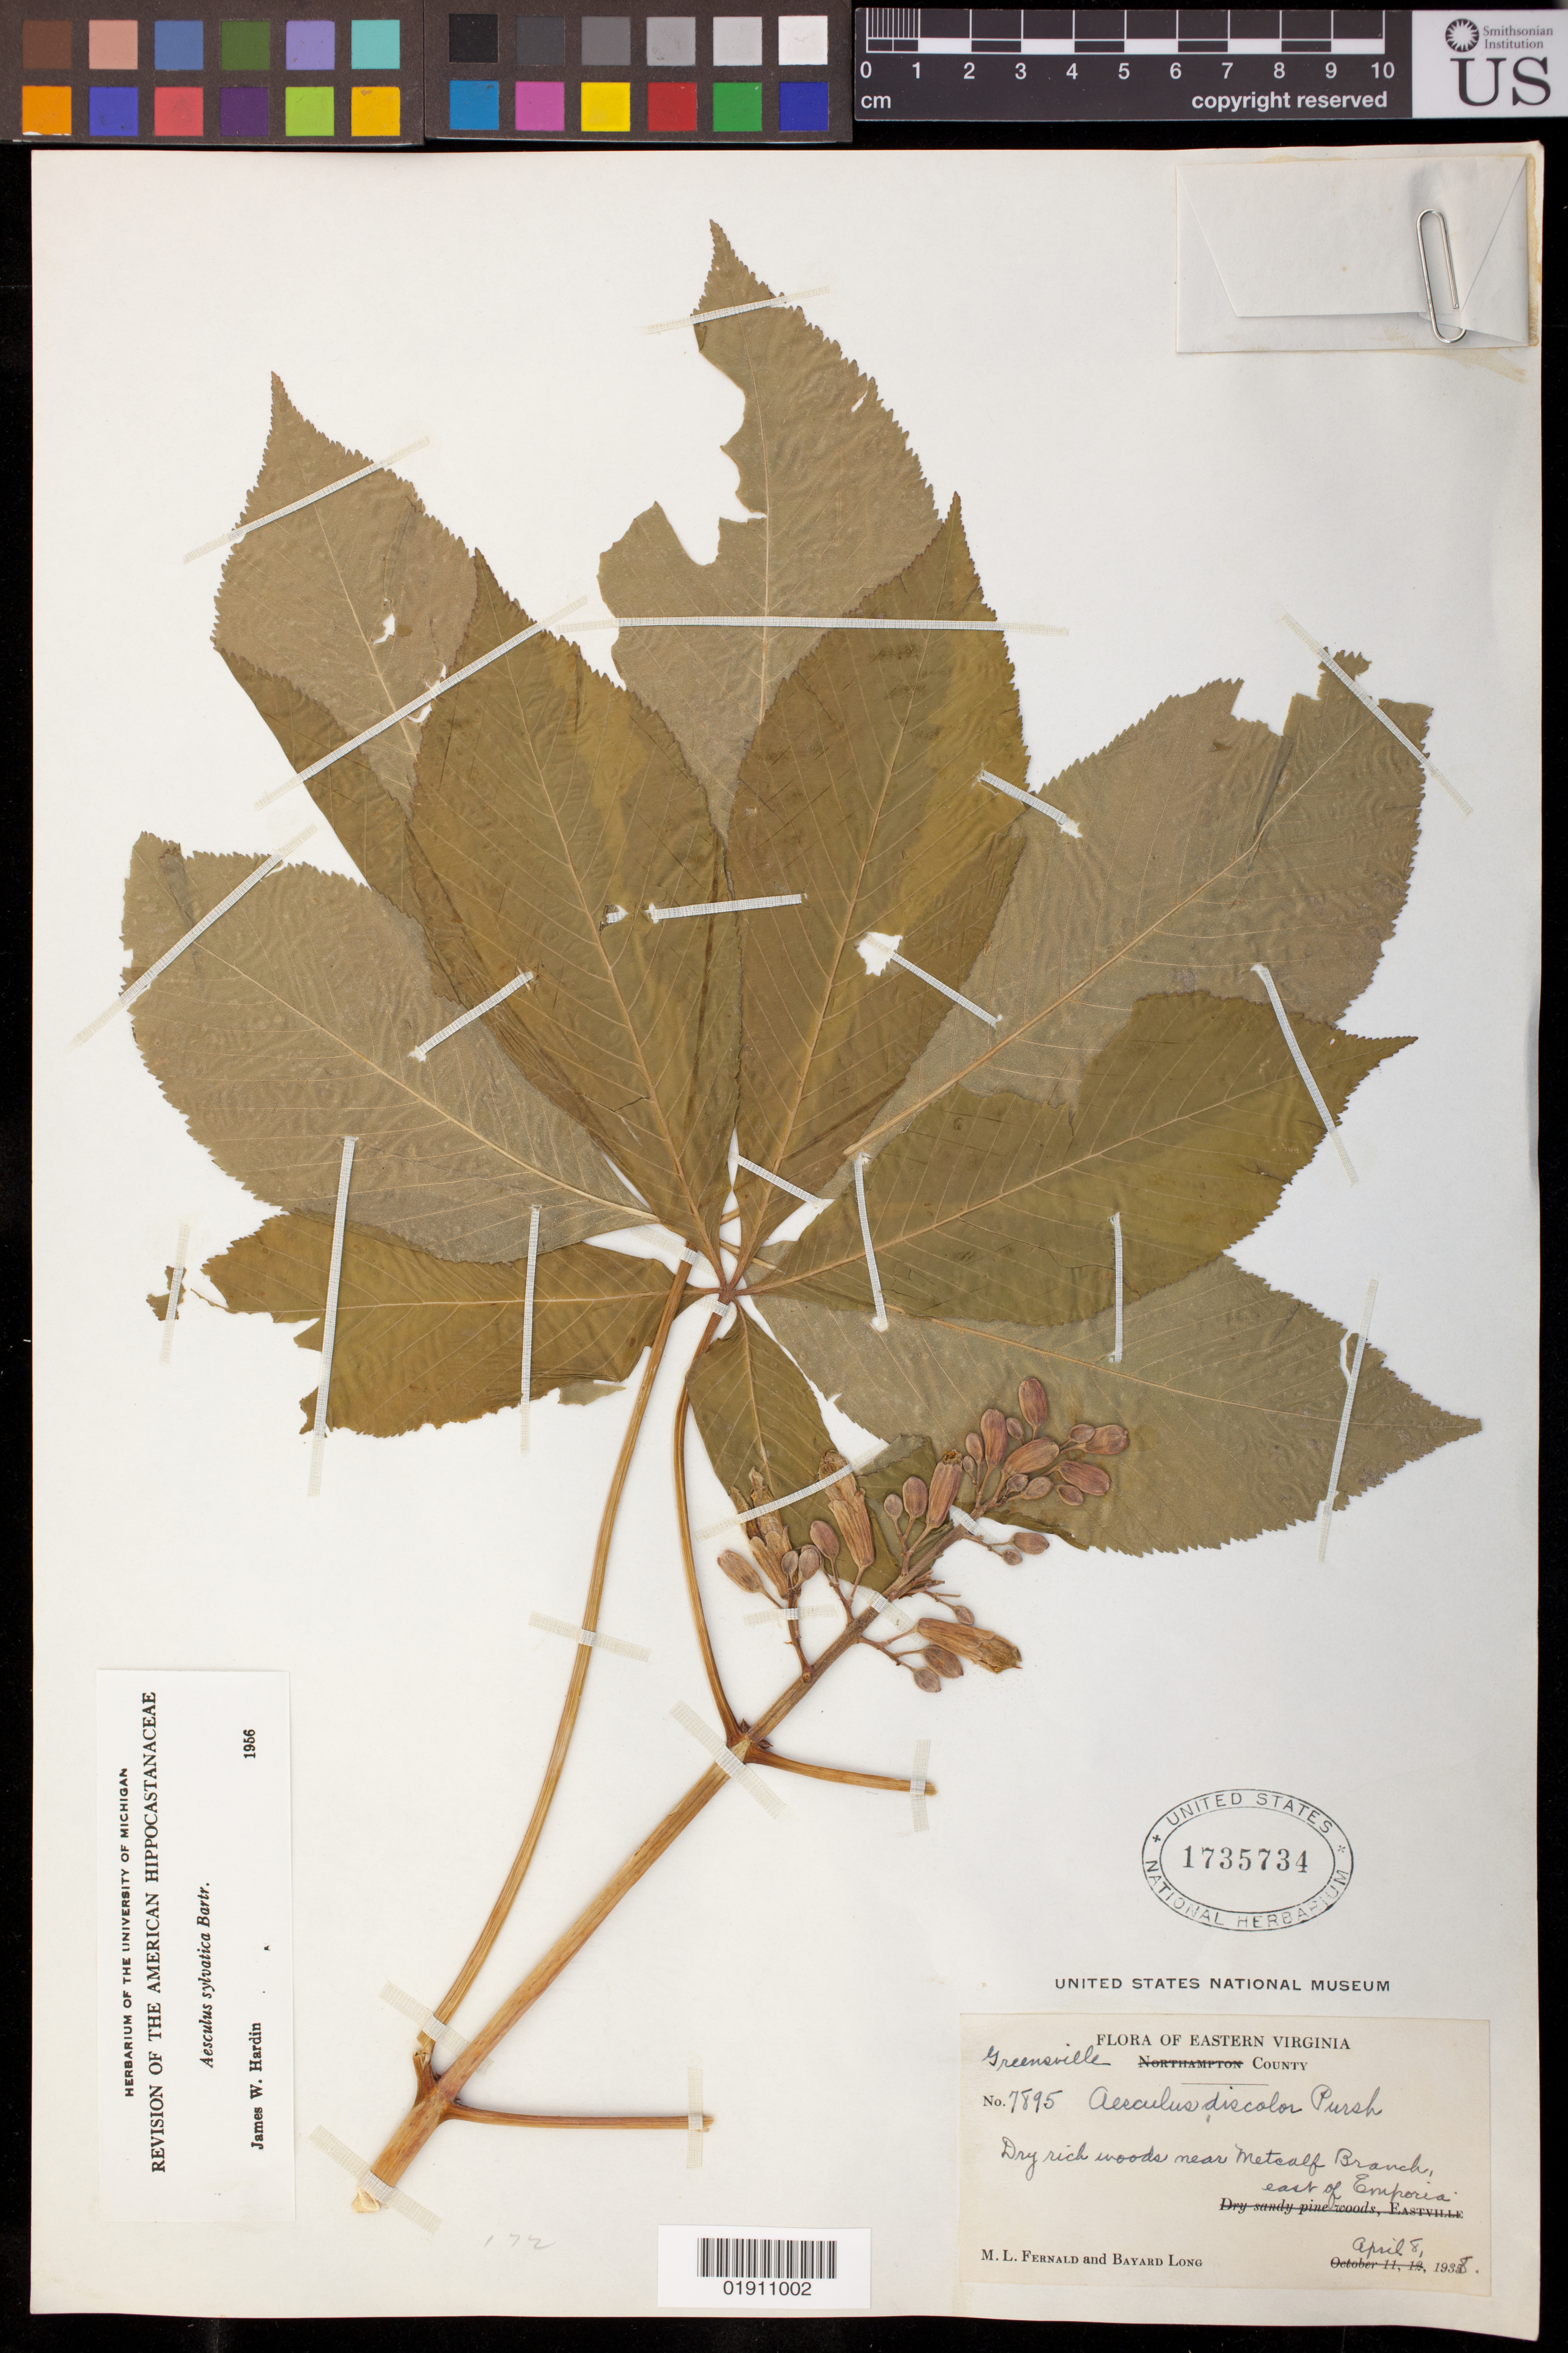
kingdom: Plantae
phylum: Tracheophyta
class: Magnoliopsida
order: Sapindales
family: Sapindaceae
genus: Aesculus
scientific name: Aesculus sylvatica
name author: W. Bartram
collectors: M. L. Fernald & B. Long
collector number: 7895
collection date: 1938-04-08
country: United States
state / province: Virginia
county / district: Greensville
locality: Woods near Metcalf Branch, east of Emporia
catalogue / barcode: US 1735734